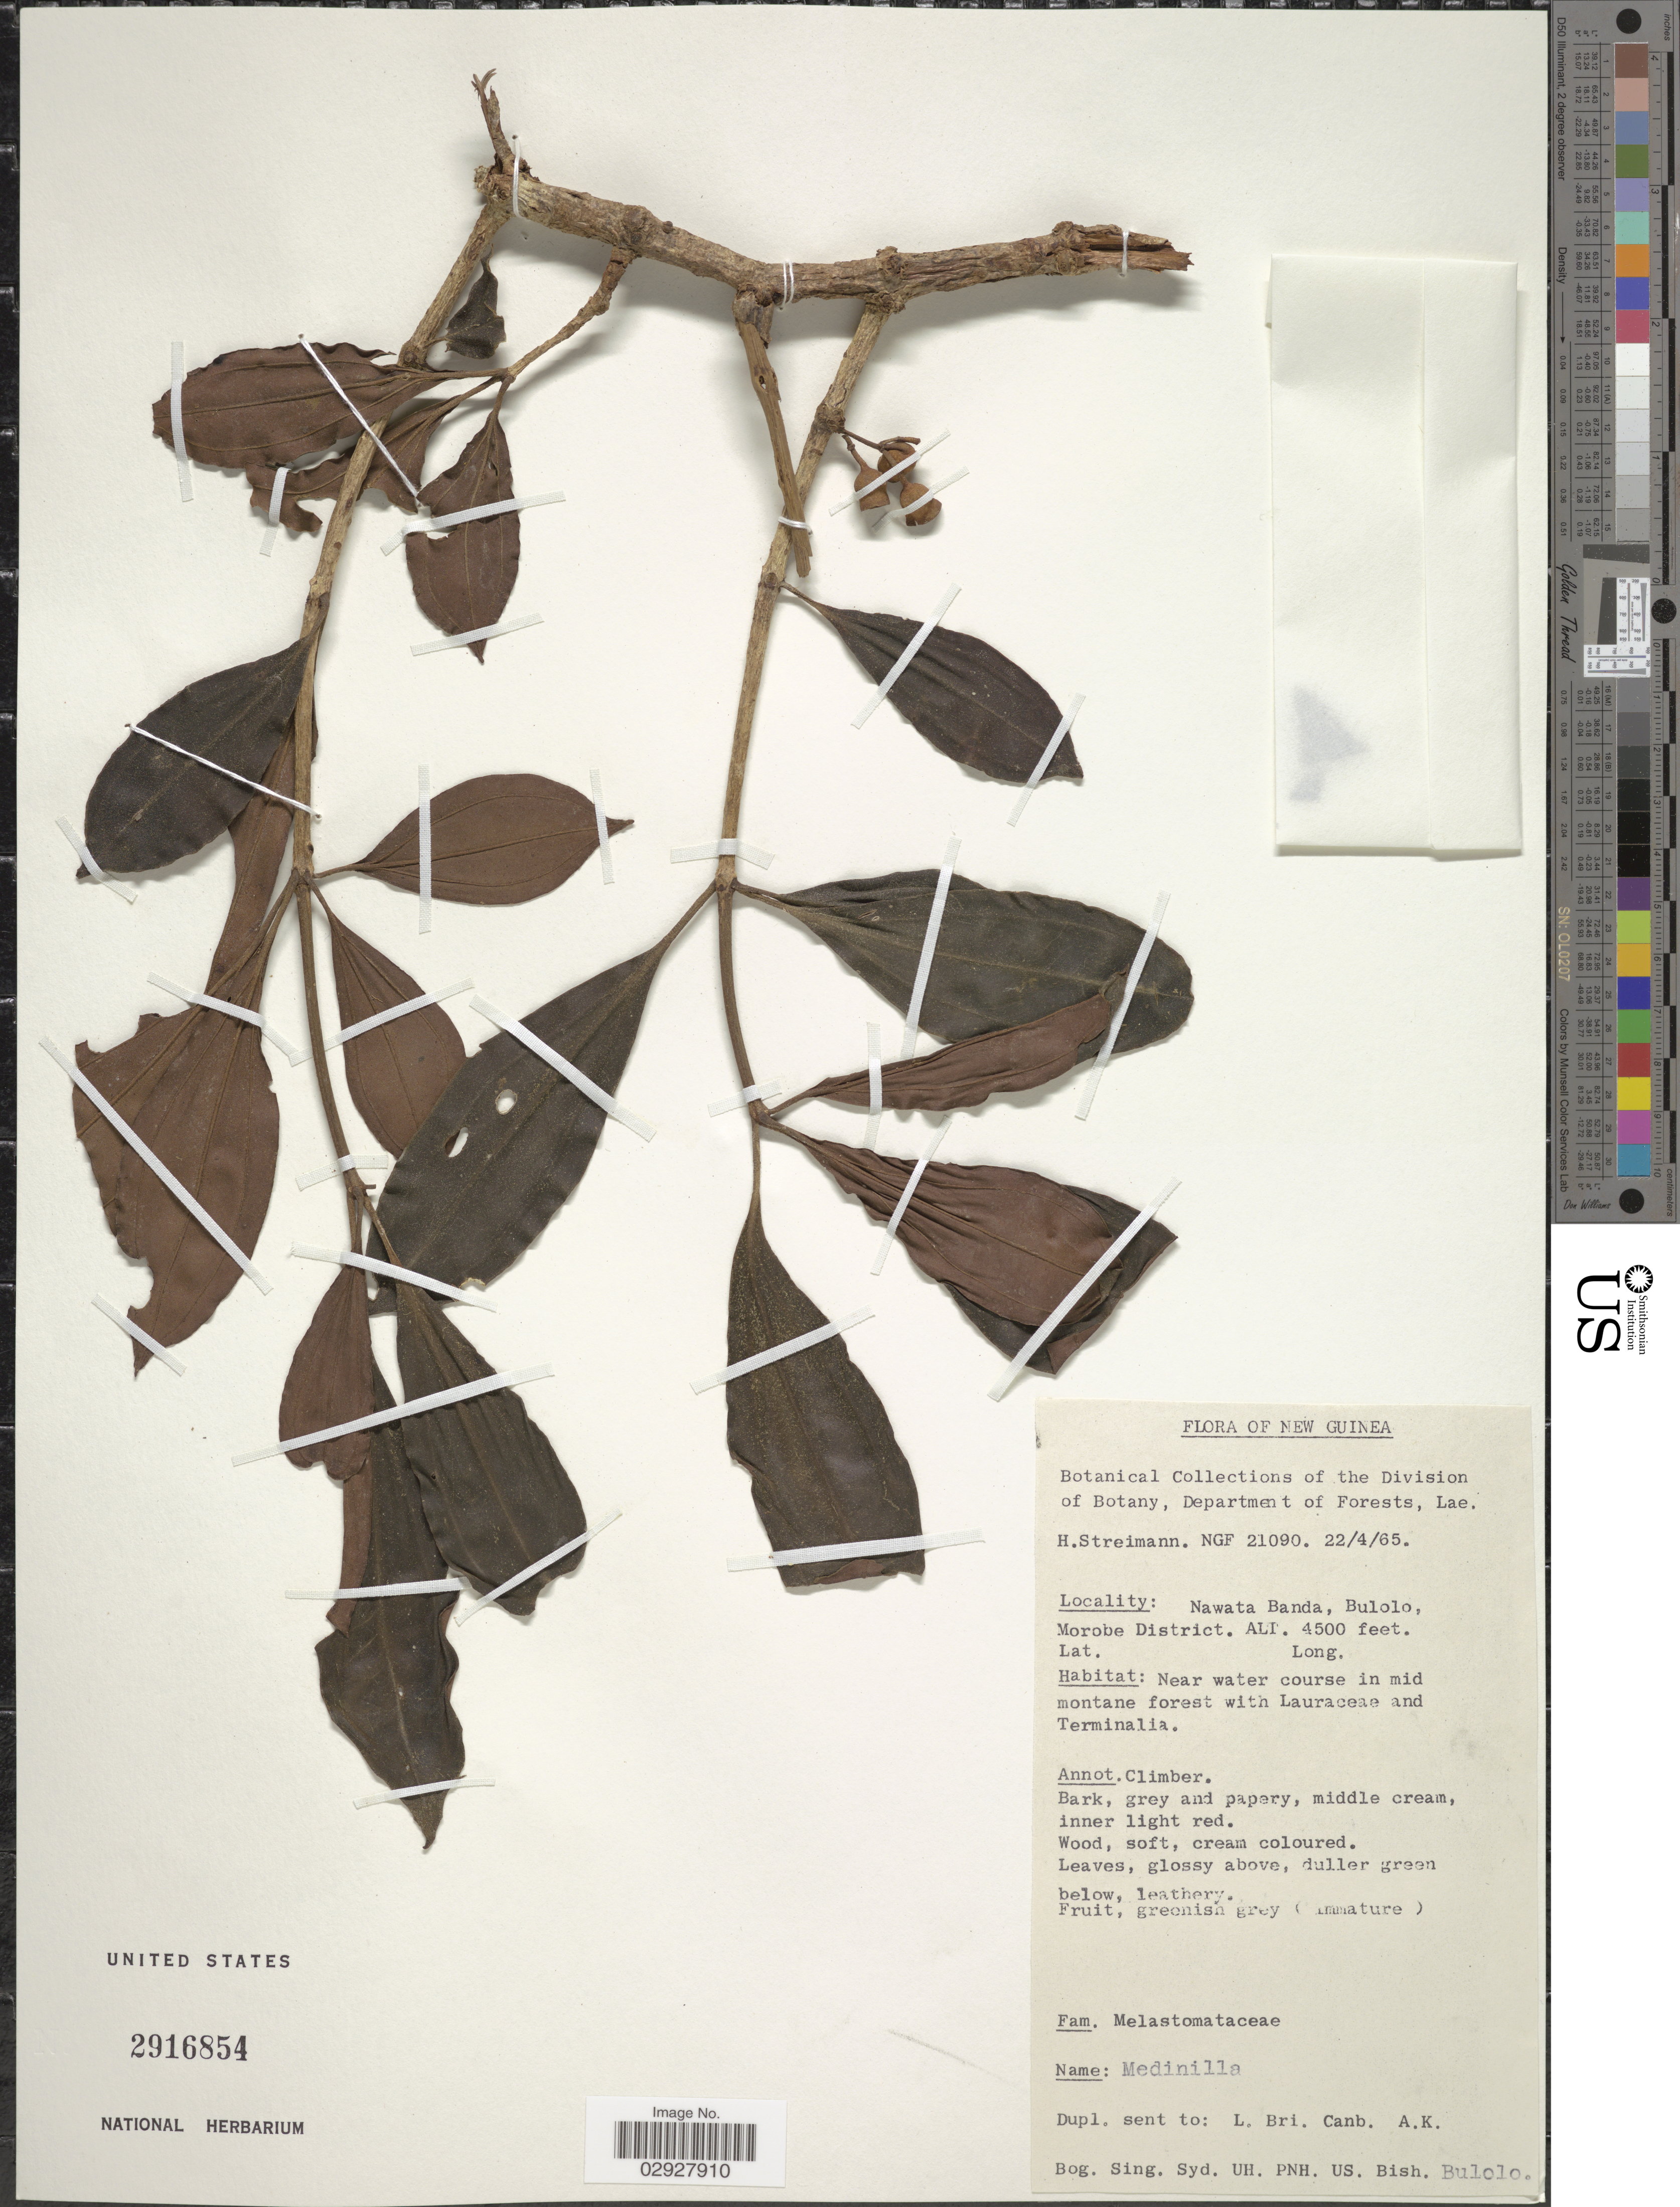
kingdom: Plantae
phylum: Tracheophyta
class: Magnoliopsida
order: Myrtales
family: Melastomataceae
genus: Medinilla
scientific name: Medinilla sp.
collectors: H. Streimann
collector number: NGF 21090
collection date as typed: Transcribed d/m/y: 22/4/65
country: Papua New Guinea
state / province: Morobe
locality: New Guinea, Nawata Banda, Bulolo, Morobe District.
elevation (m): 1372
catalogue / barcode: US 2916854